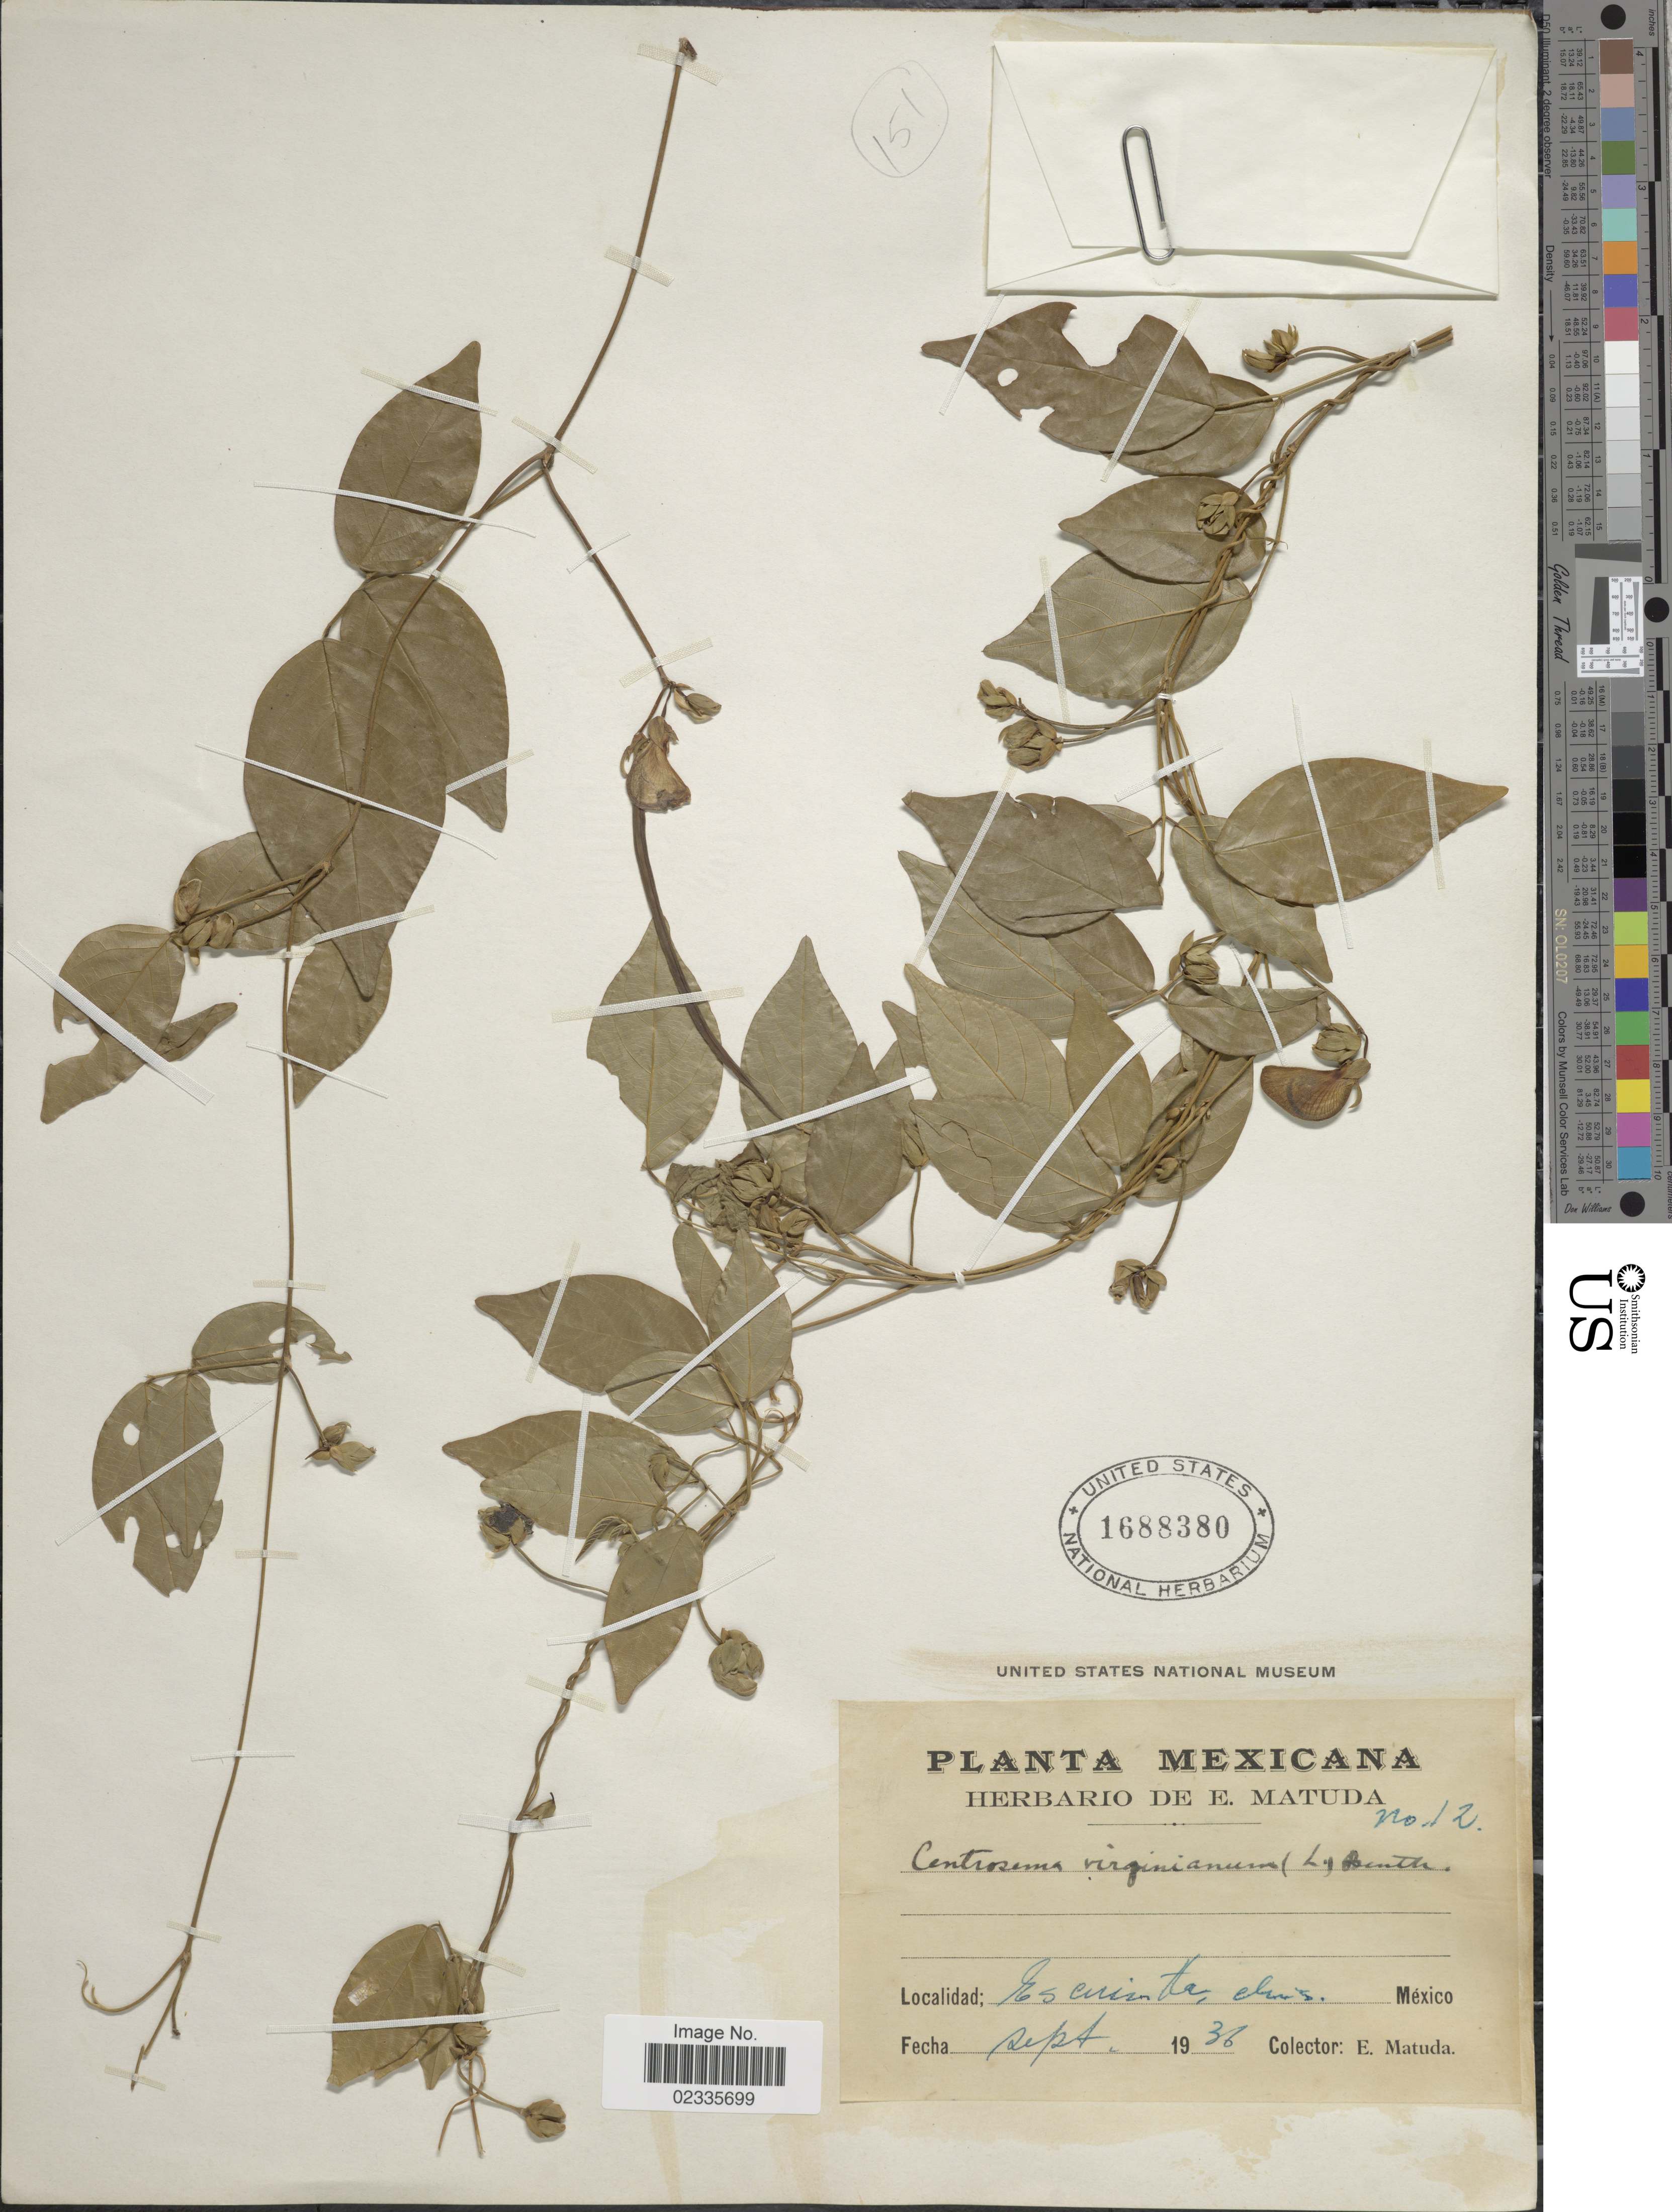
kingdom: Plantae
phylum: Tracheophyta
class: Magnoliopsida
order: Fabales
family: Fabaceae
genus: Centrosema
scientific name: Centrosema virginianum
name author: (L.) Benth.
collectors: E. Matuda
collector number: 12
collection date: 1936-09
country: Mexico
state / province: Chiapas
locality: Mexicana. Escuintla, Chis., Mexico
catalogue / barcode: US 1688380